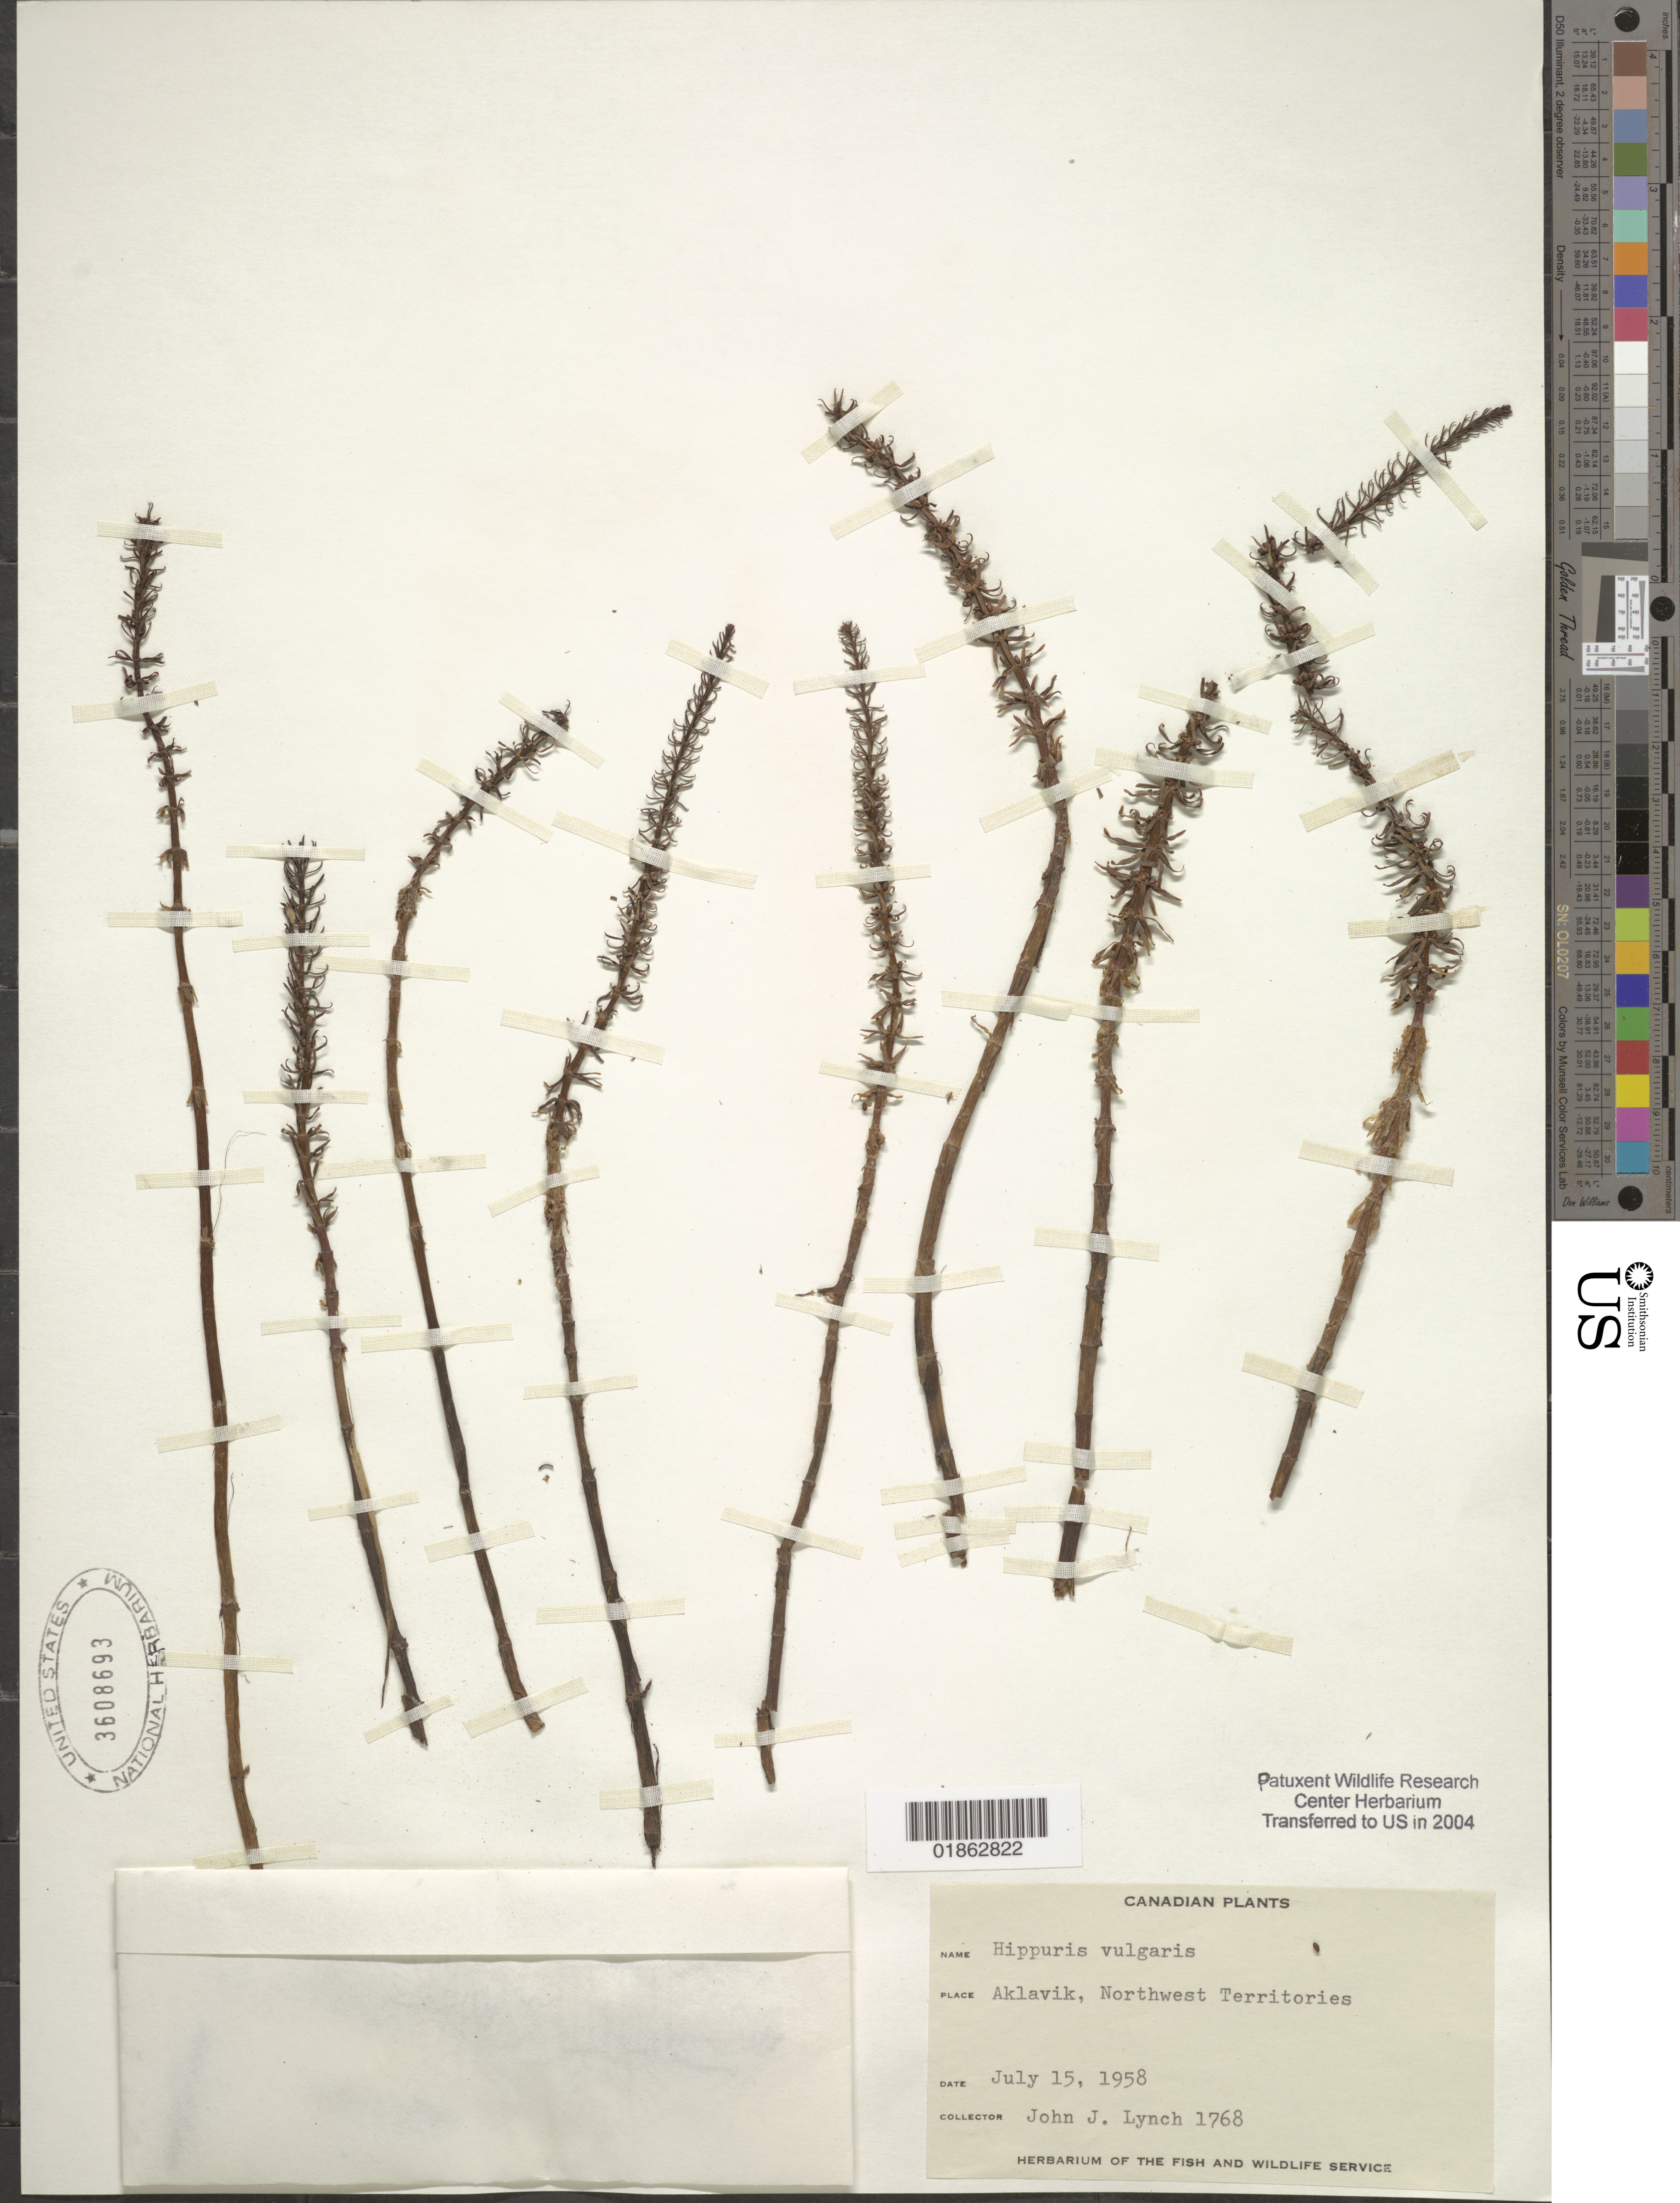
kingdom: Plantae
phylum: Tracheophyta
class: Magnoliopsida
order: Lamiales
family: Plantaginaceae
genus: Hippuris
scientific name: Hippuris vulgaris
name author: L.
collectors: J. Lynch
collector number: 1768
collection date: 1958-07-15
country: Canada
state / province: Northwest Territories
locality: Aklavik.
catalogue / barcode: US 3608693